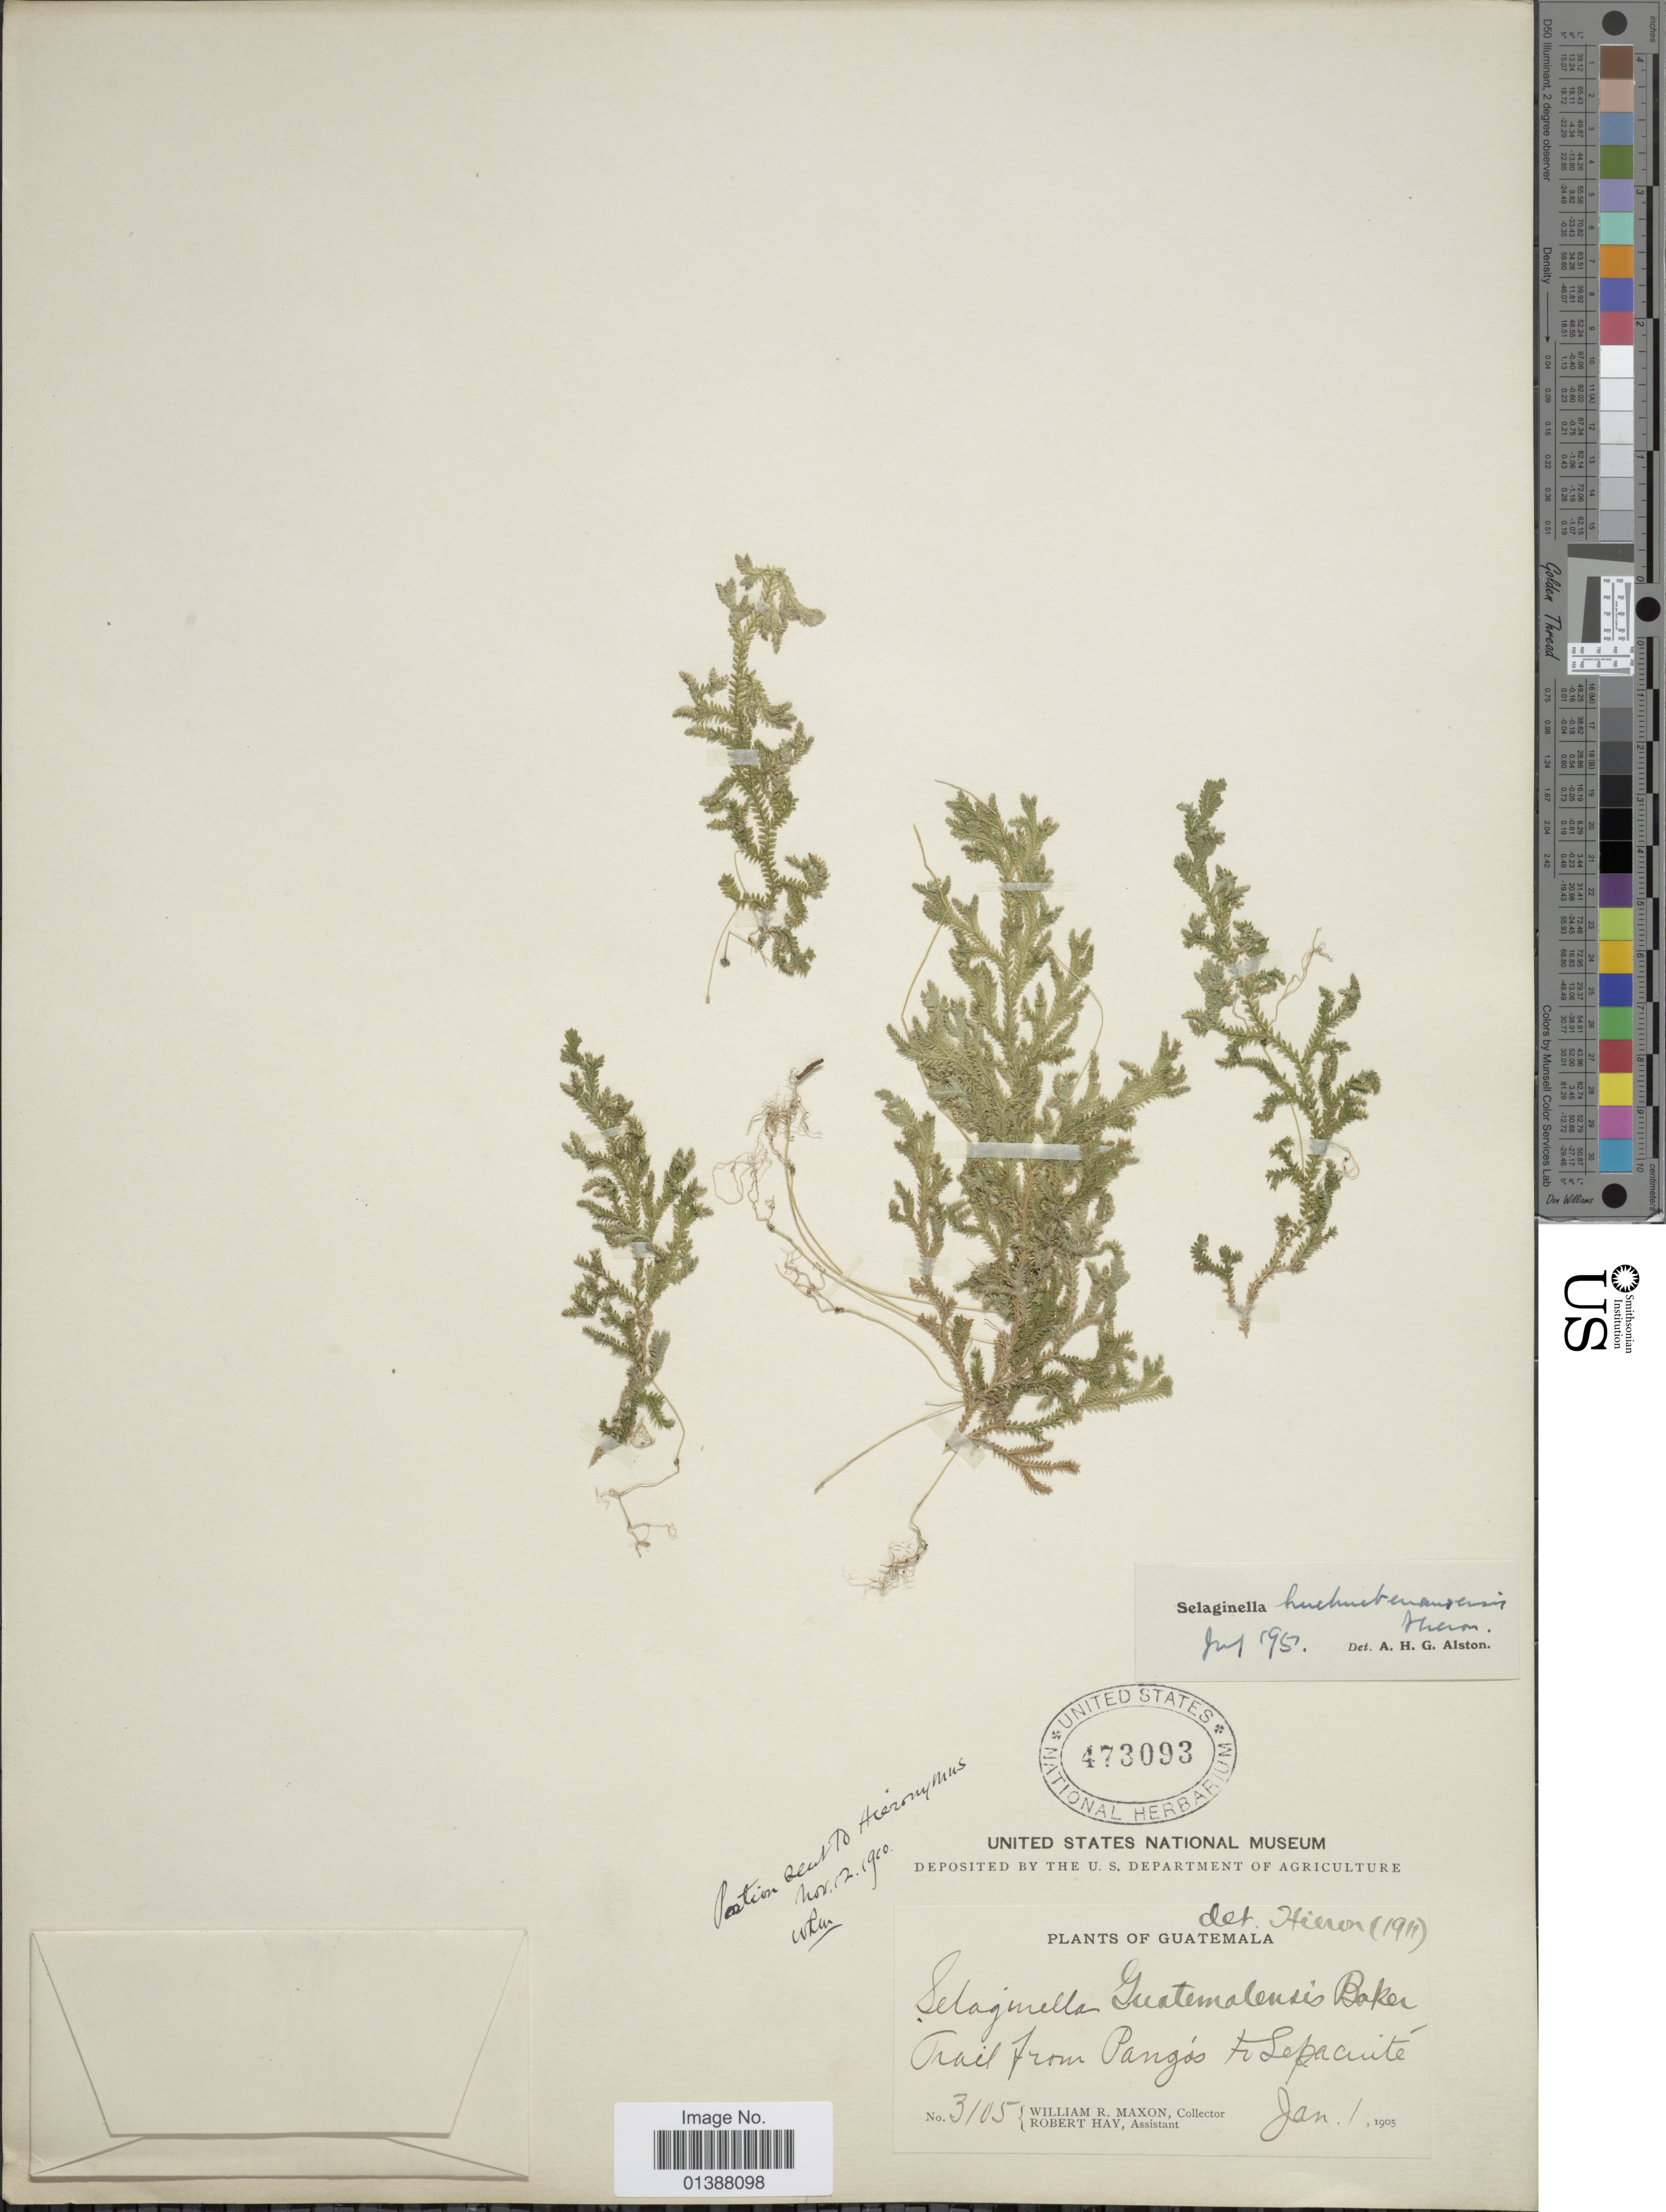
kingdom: Plantae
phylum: Tracheophyta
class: Lycopodiopsida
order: Selaginellales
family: Selaginellaceae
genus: Selaginella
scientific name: Selaginella huehuetenangensis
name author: Hieron.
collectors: W. R. Maxon & R. Hay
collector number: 3105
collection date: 1905-01-01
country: Guatemala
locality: Trail from Pangás to Sepacuite.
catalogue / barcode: US 473093